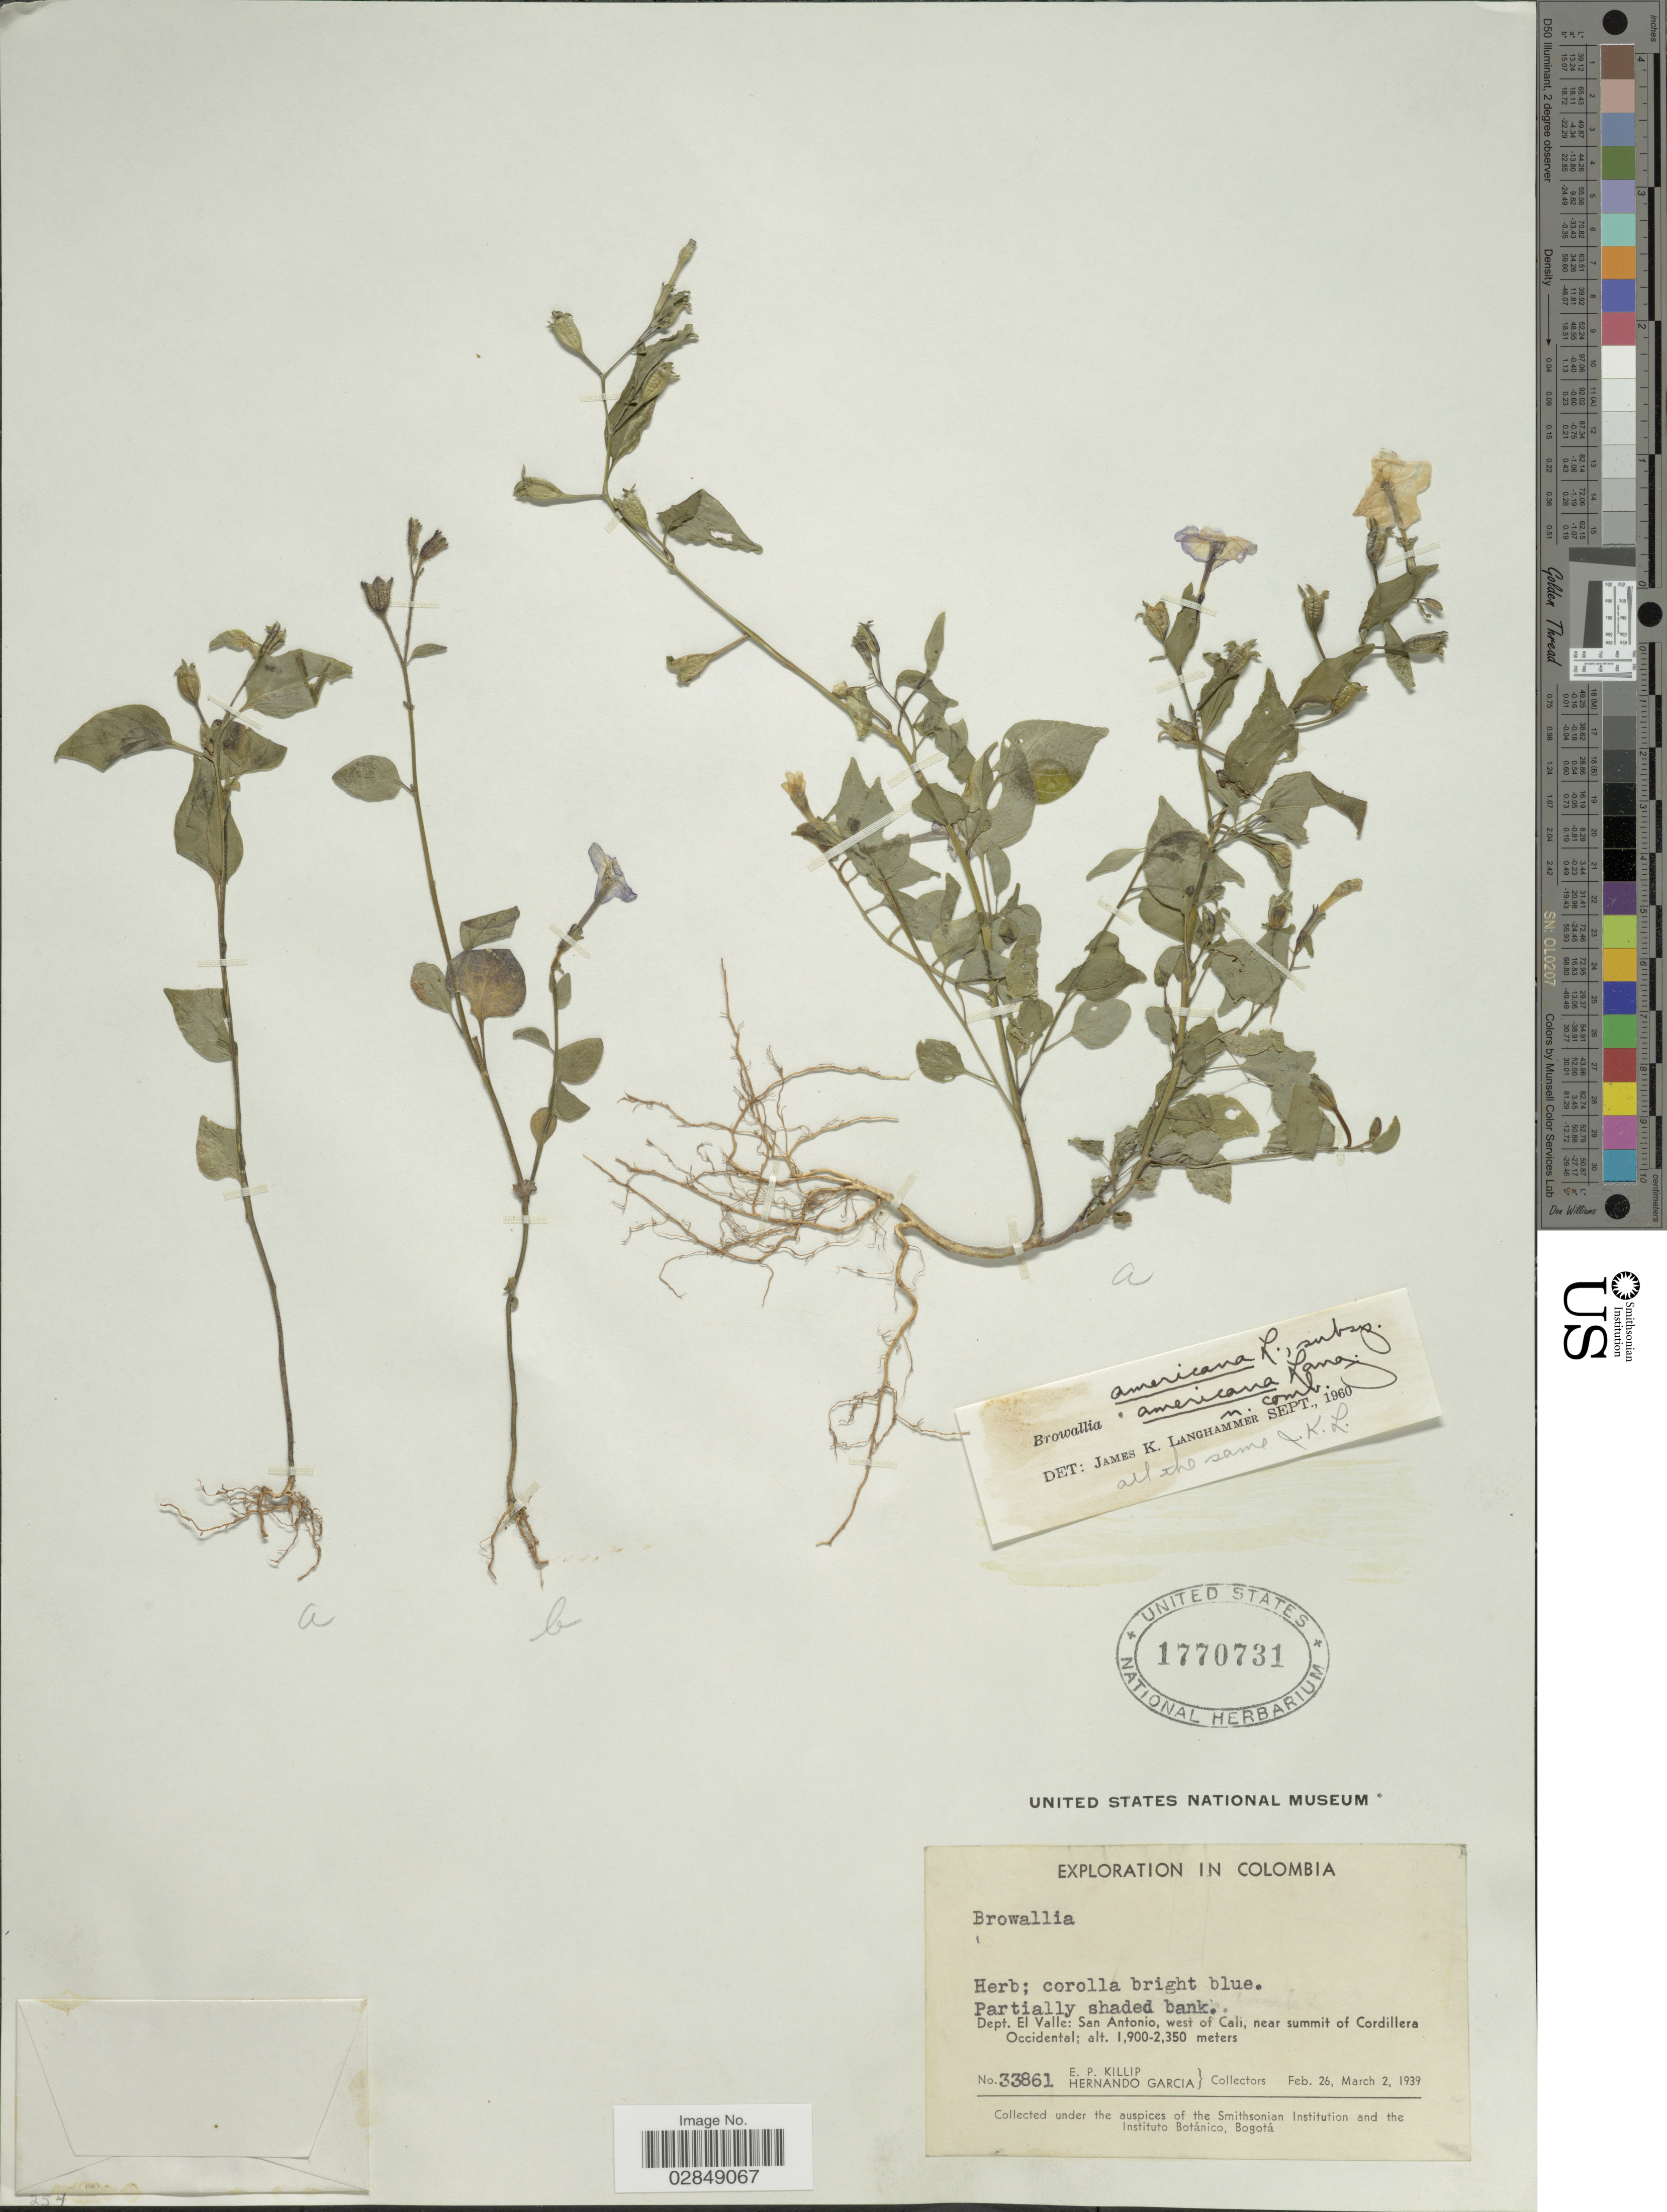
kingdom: Plantae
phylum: Tracheophyta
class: Magnoliopsida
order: Solanales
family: Solanaceae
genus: Browallia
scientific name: Browallia americana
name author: L.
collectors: E. P. Killip & H. Garcia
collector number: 33861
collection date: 1939-02-26/1939-03-02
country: Colombia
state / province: Valle del Cauca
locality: Dept. El Valle: San Antonio, west of Cali, near summit of Cordillera Occidental.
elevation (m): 1900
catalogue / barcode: US 1770731